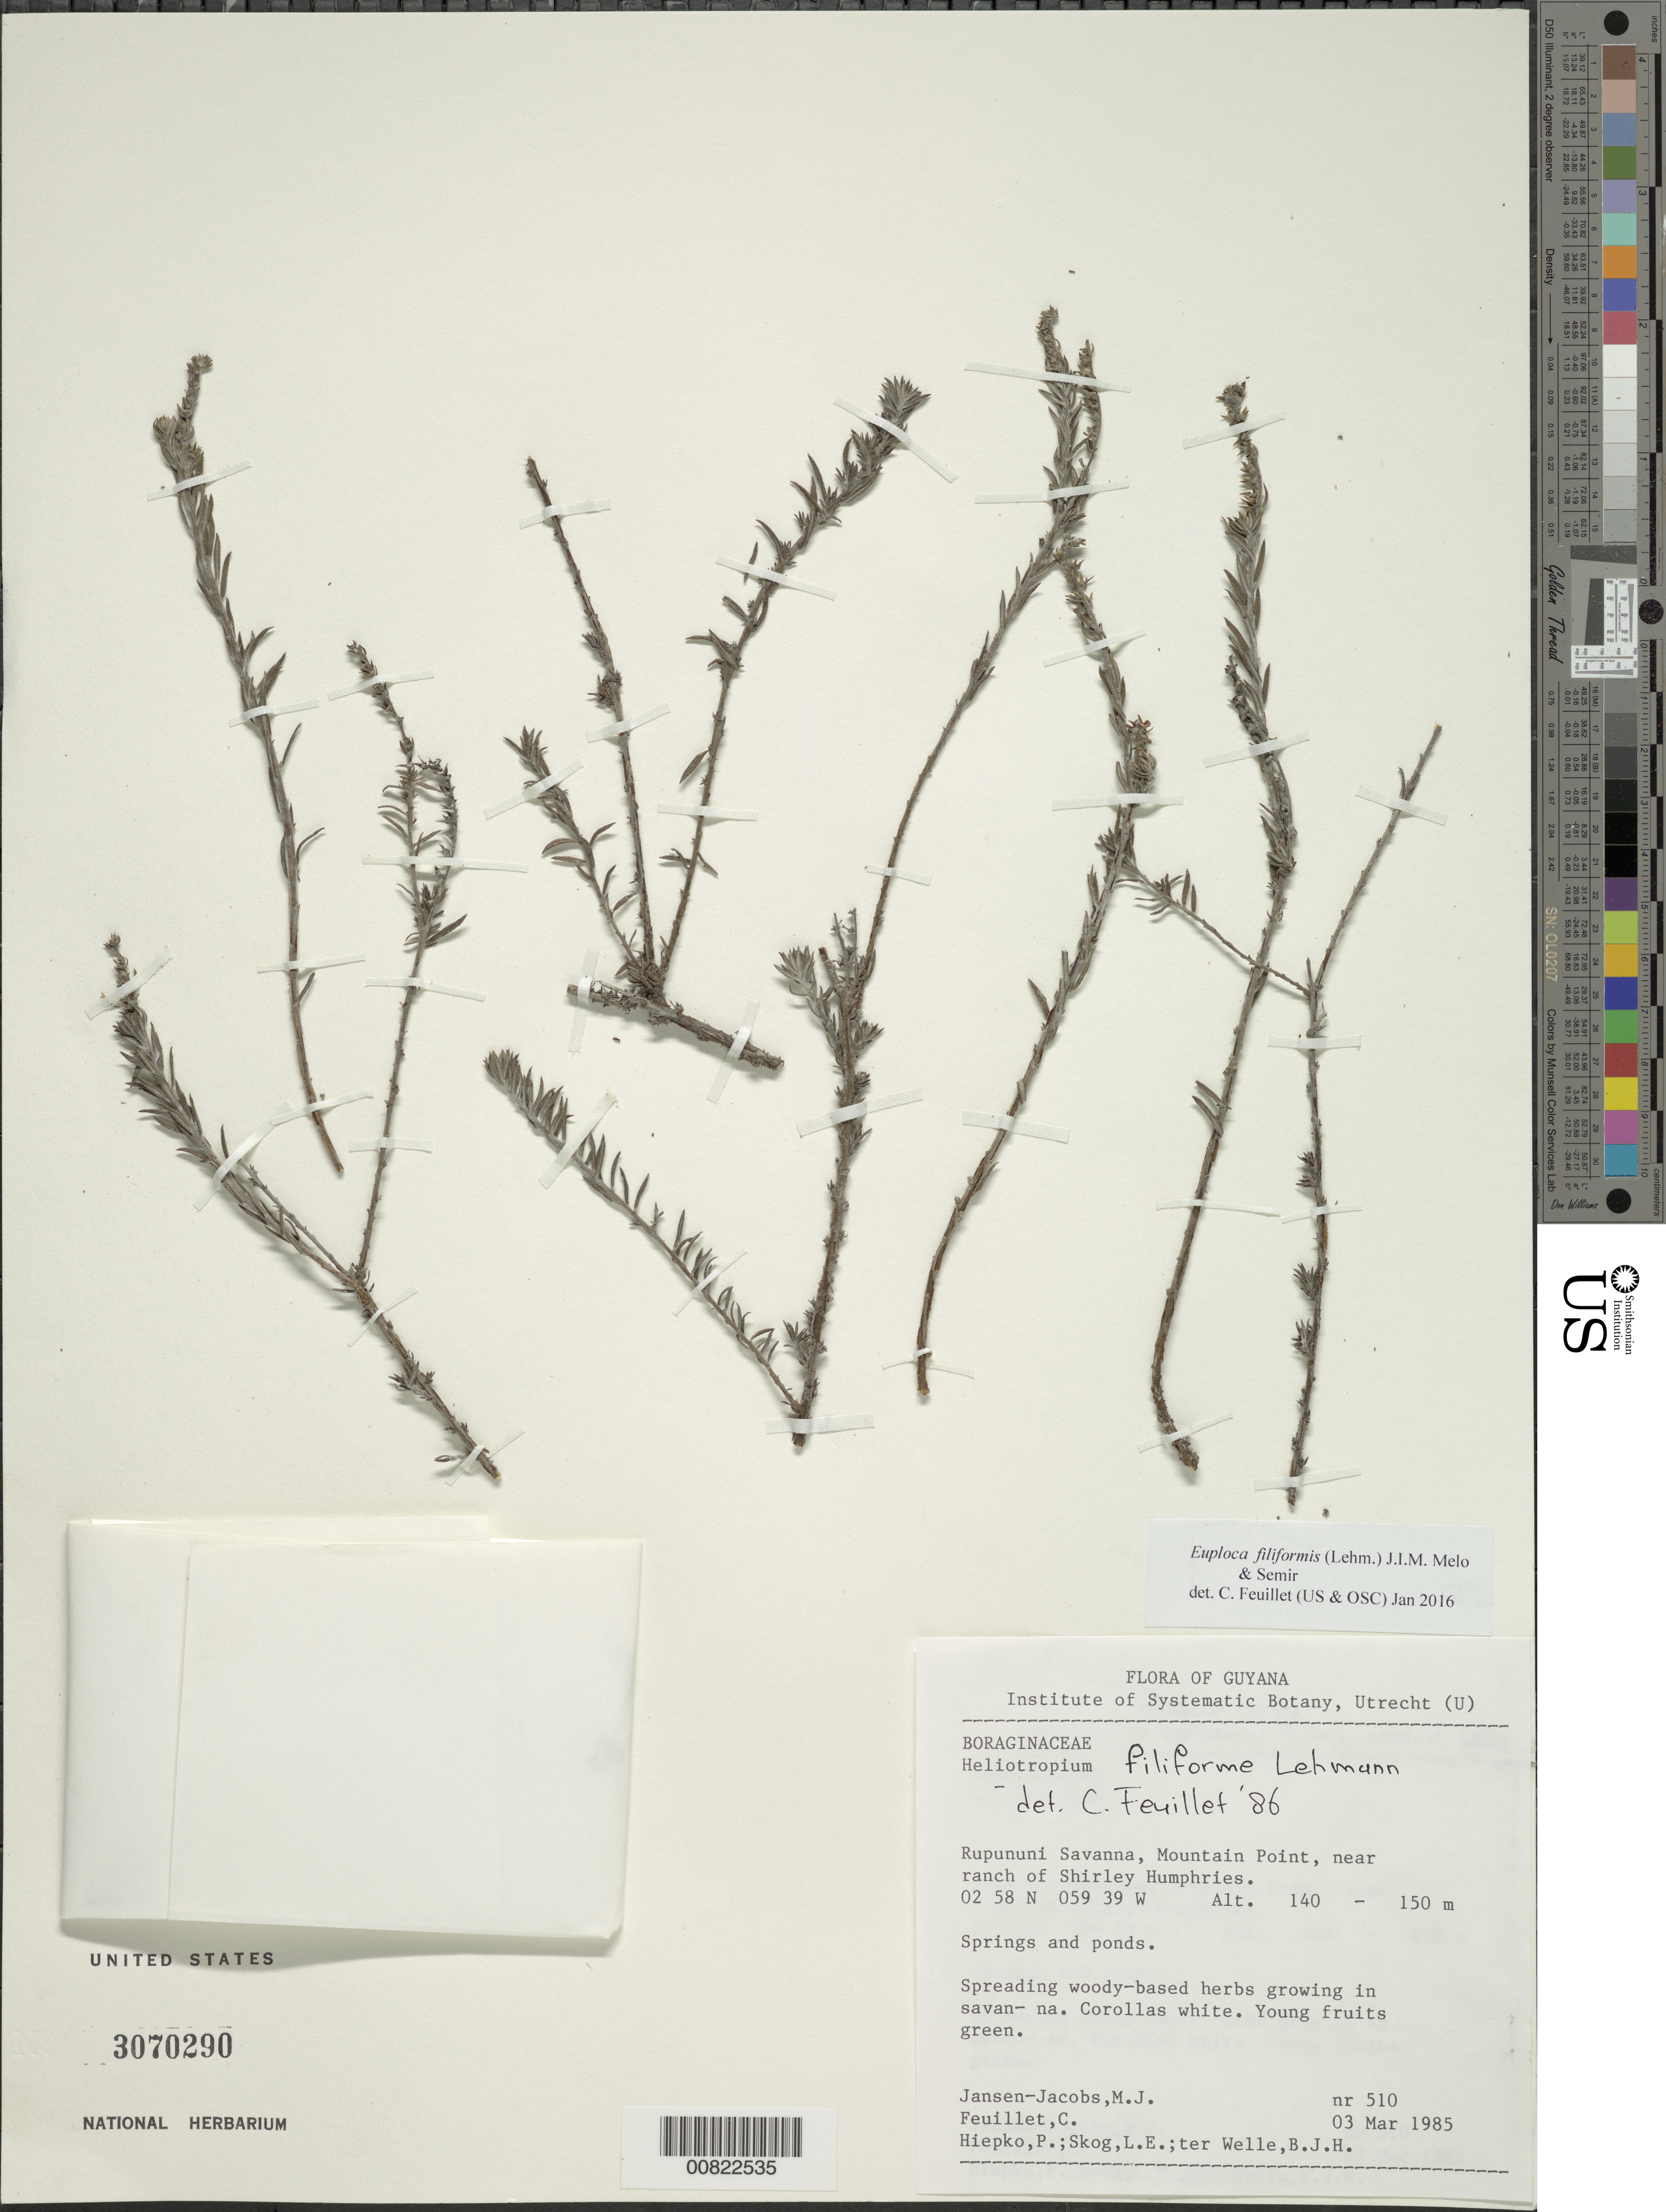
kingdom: Plantae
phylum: Tracheophyta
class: Magnoliopsida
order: Boraginales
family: Heliotropiaceae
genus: Euploca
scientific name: Euploca filiformis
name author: (Lehm.) J.I.M. Melo & Semir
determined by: Feuillet, C.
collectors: M. J. Jansen-Jacobs, C. Feuillet, P. H. Hiepko, L. E. Skog & B. Welle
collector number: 510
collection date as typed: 3-Mar-85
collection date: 1985-03-03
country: Guyana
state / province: U. Takutu-U. Essequibo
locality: Rupununi Savanna, Mt. Shiriri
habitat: Springs and ponds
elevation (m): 140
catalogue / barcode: US 3070290